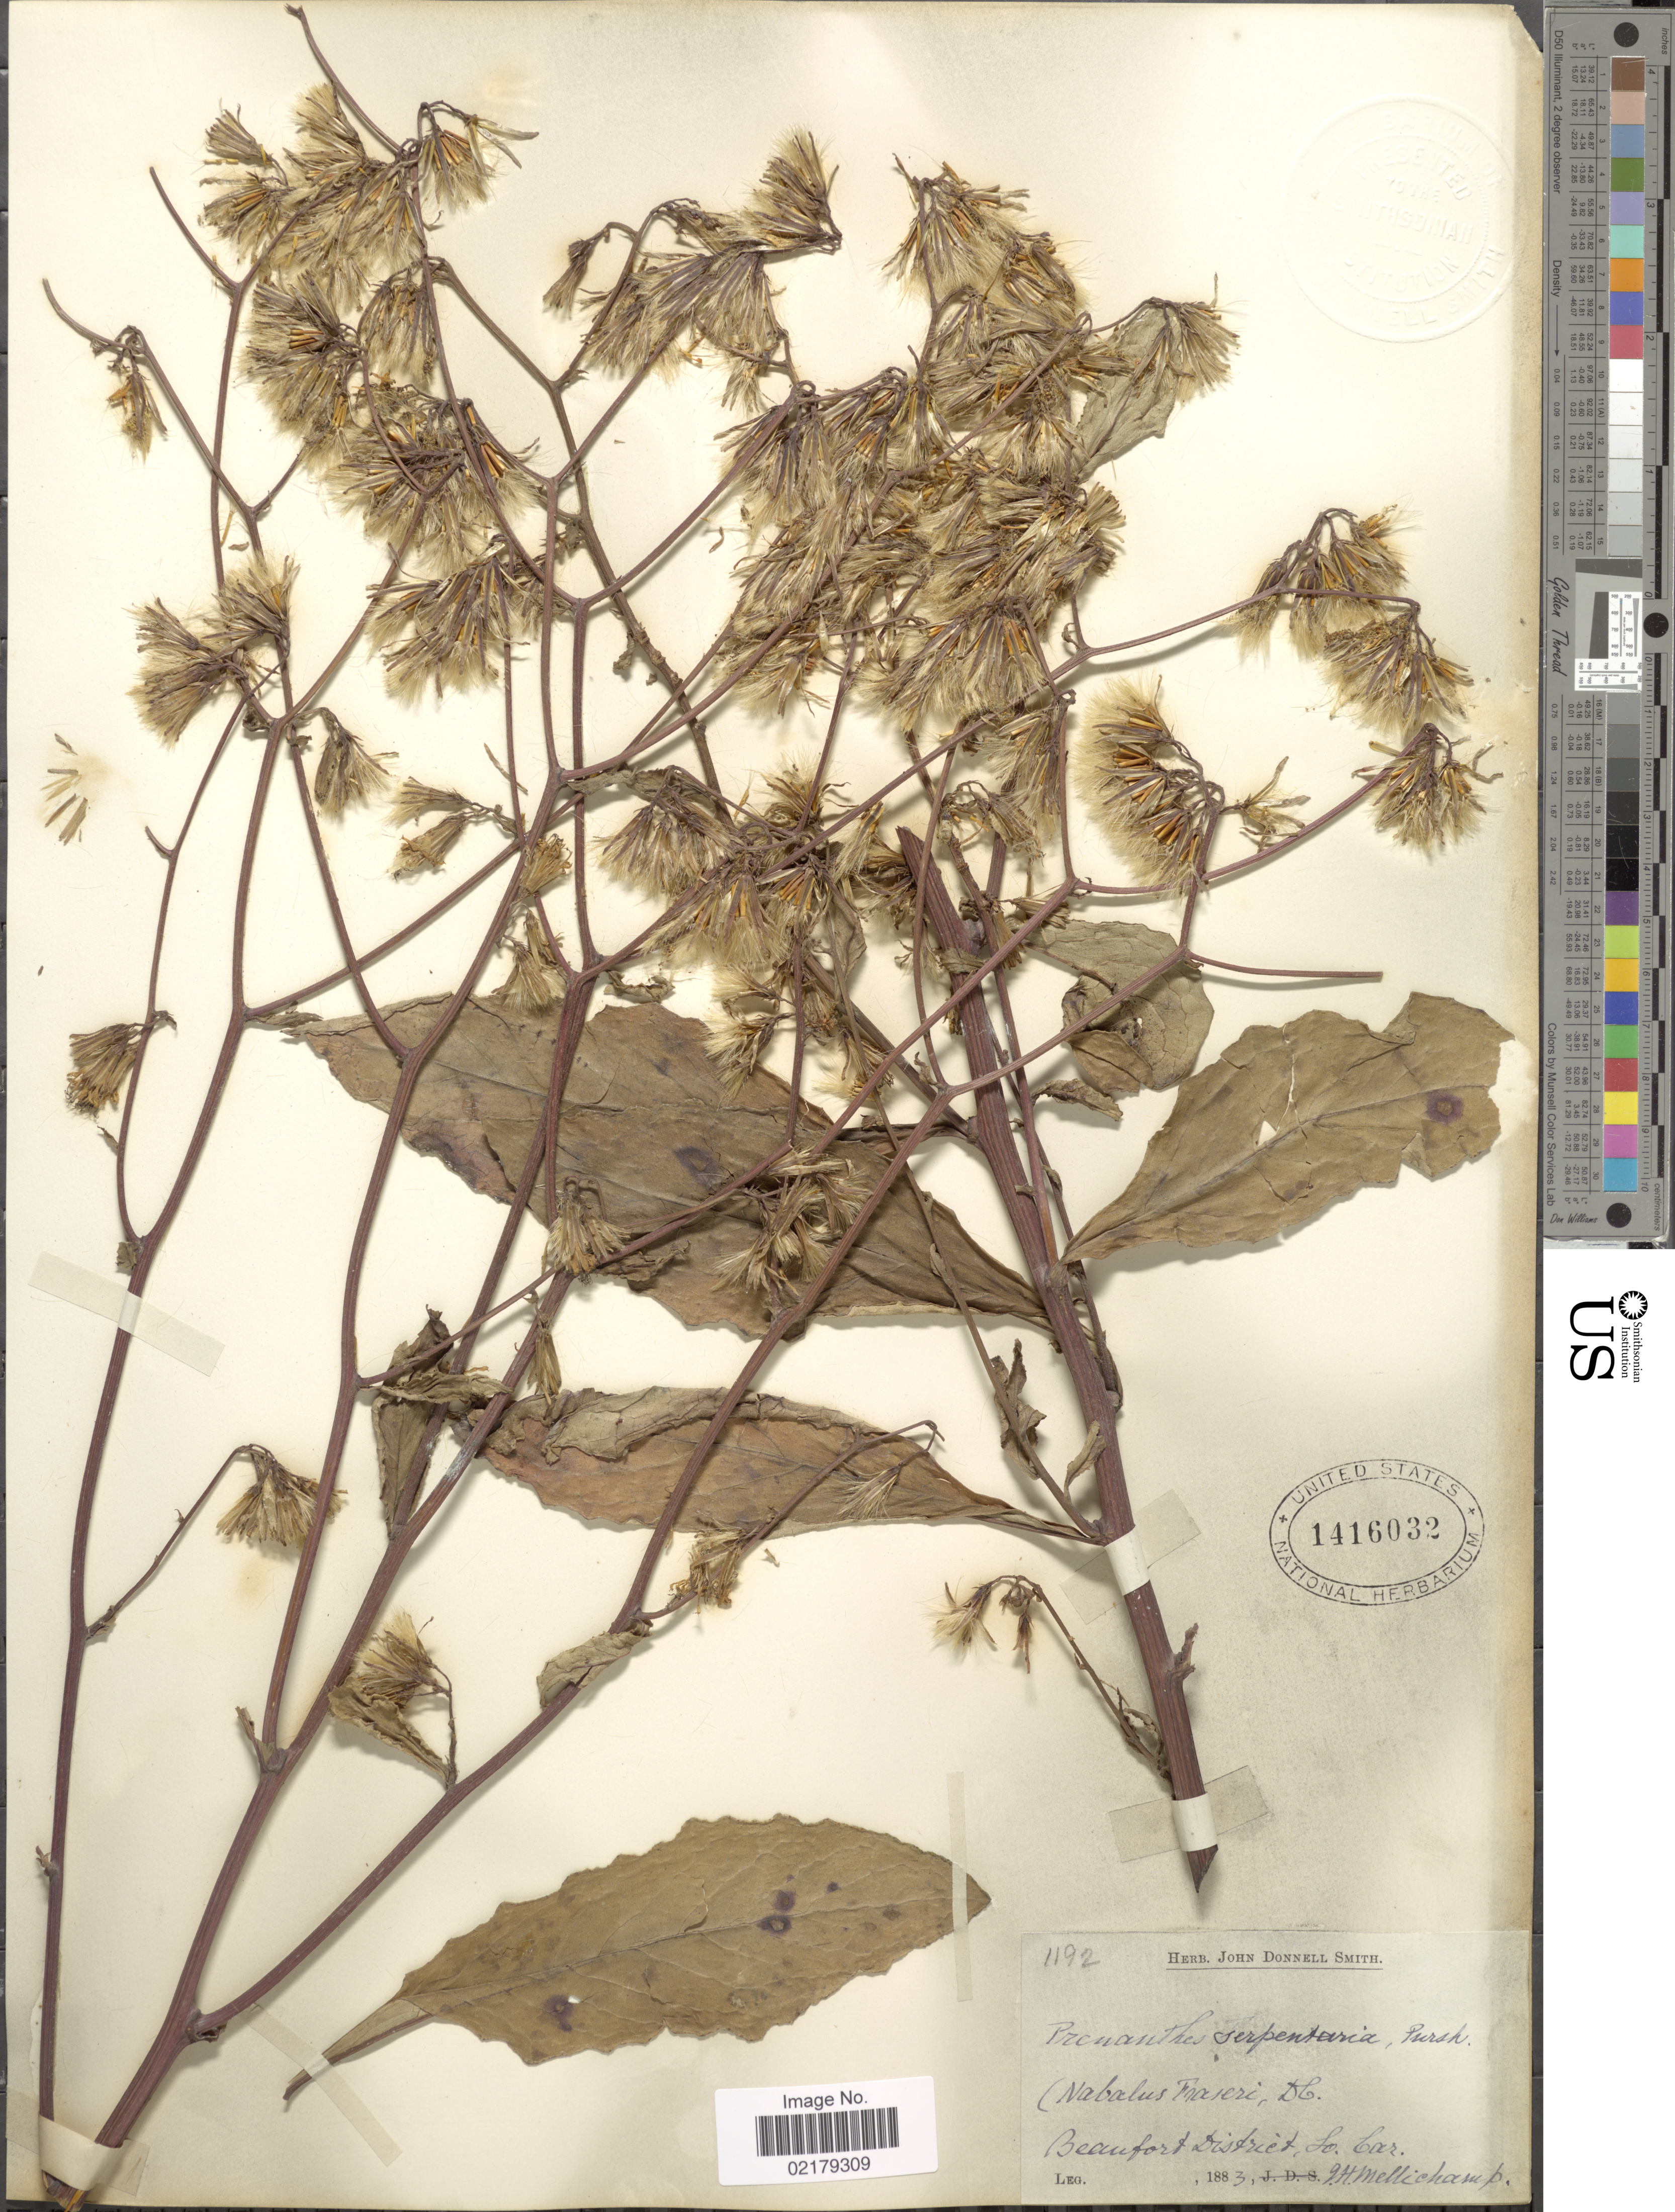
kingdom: Plantae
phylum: Tracheophyta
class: Magnoliopsida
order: Asterales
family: Asteraceae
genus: Nabalus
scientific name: Nabalus serpentarius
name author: (Pursh) Hook.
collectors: J. H. Mellichamp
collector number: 1192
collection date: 1883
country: United States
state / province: South Carolina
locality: Beaufort District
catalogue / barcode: US 1416032